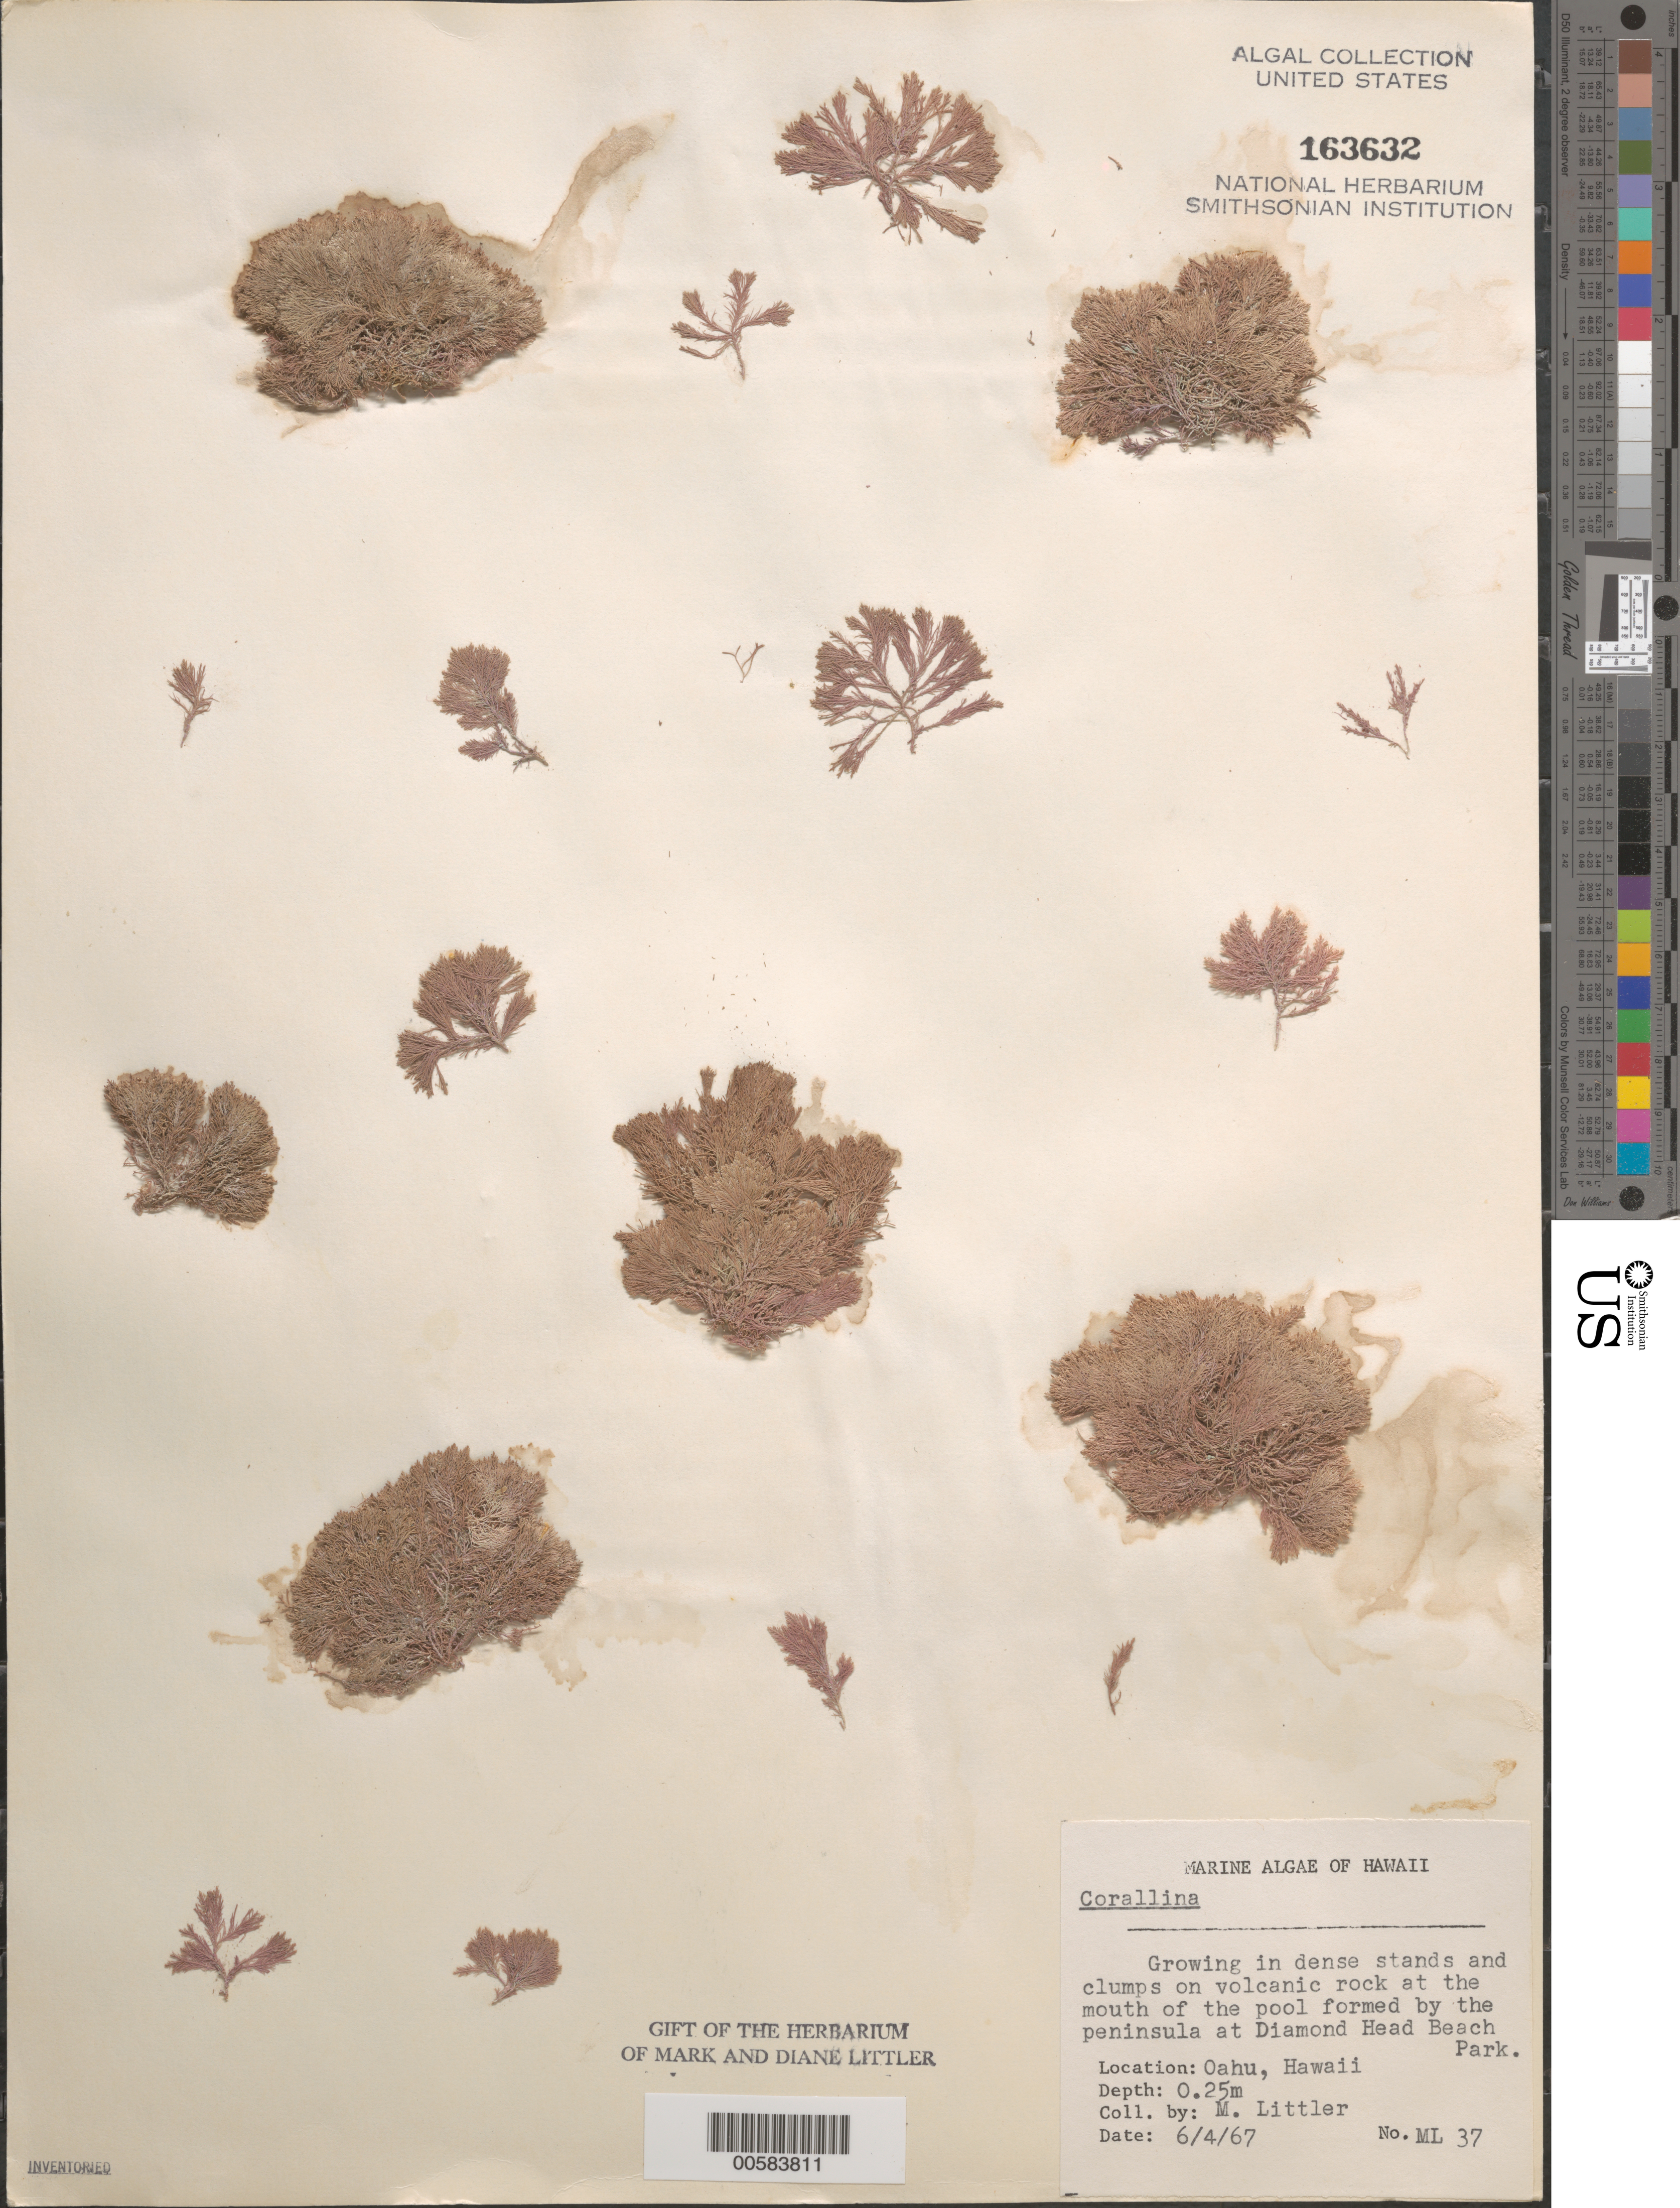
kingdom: Plantae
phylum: Rhodophyta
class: Florideophyceae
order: Corallinales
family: Corallinaceae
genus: Corallina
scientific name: Corallina sp.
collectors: M. M. Littler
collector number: ML 37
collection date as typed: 04 Jun 1967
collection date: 1967-06-04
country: United States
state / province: Hawaii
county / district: Honolulu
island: Oahu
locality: Diamond Head Beach Park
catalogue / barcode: US 163632